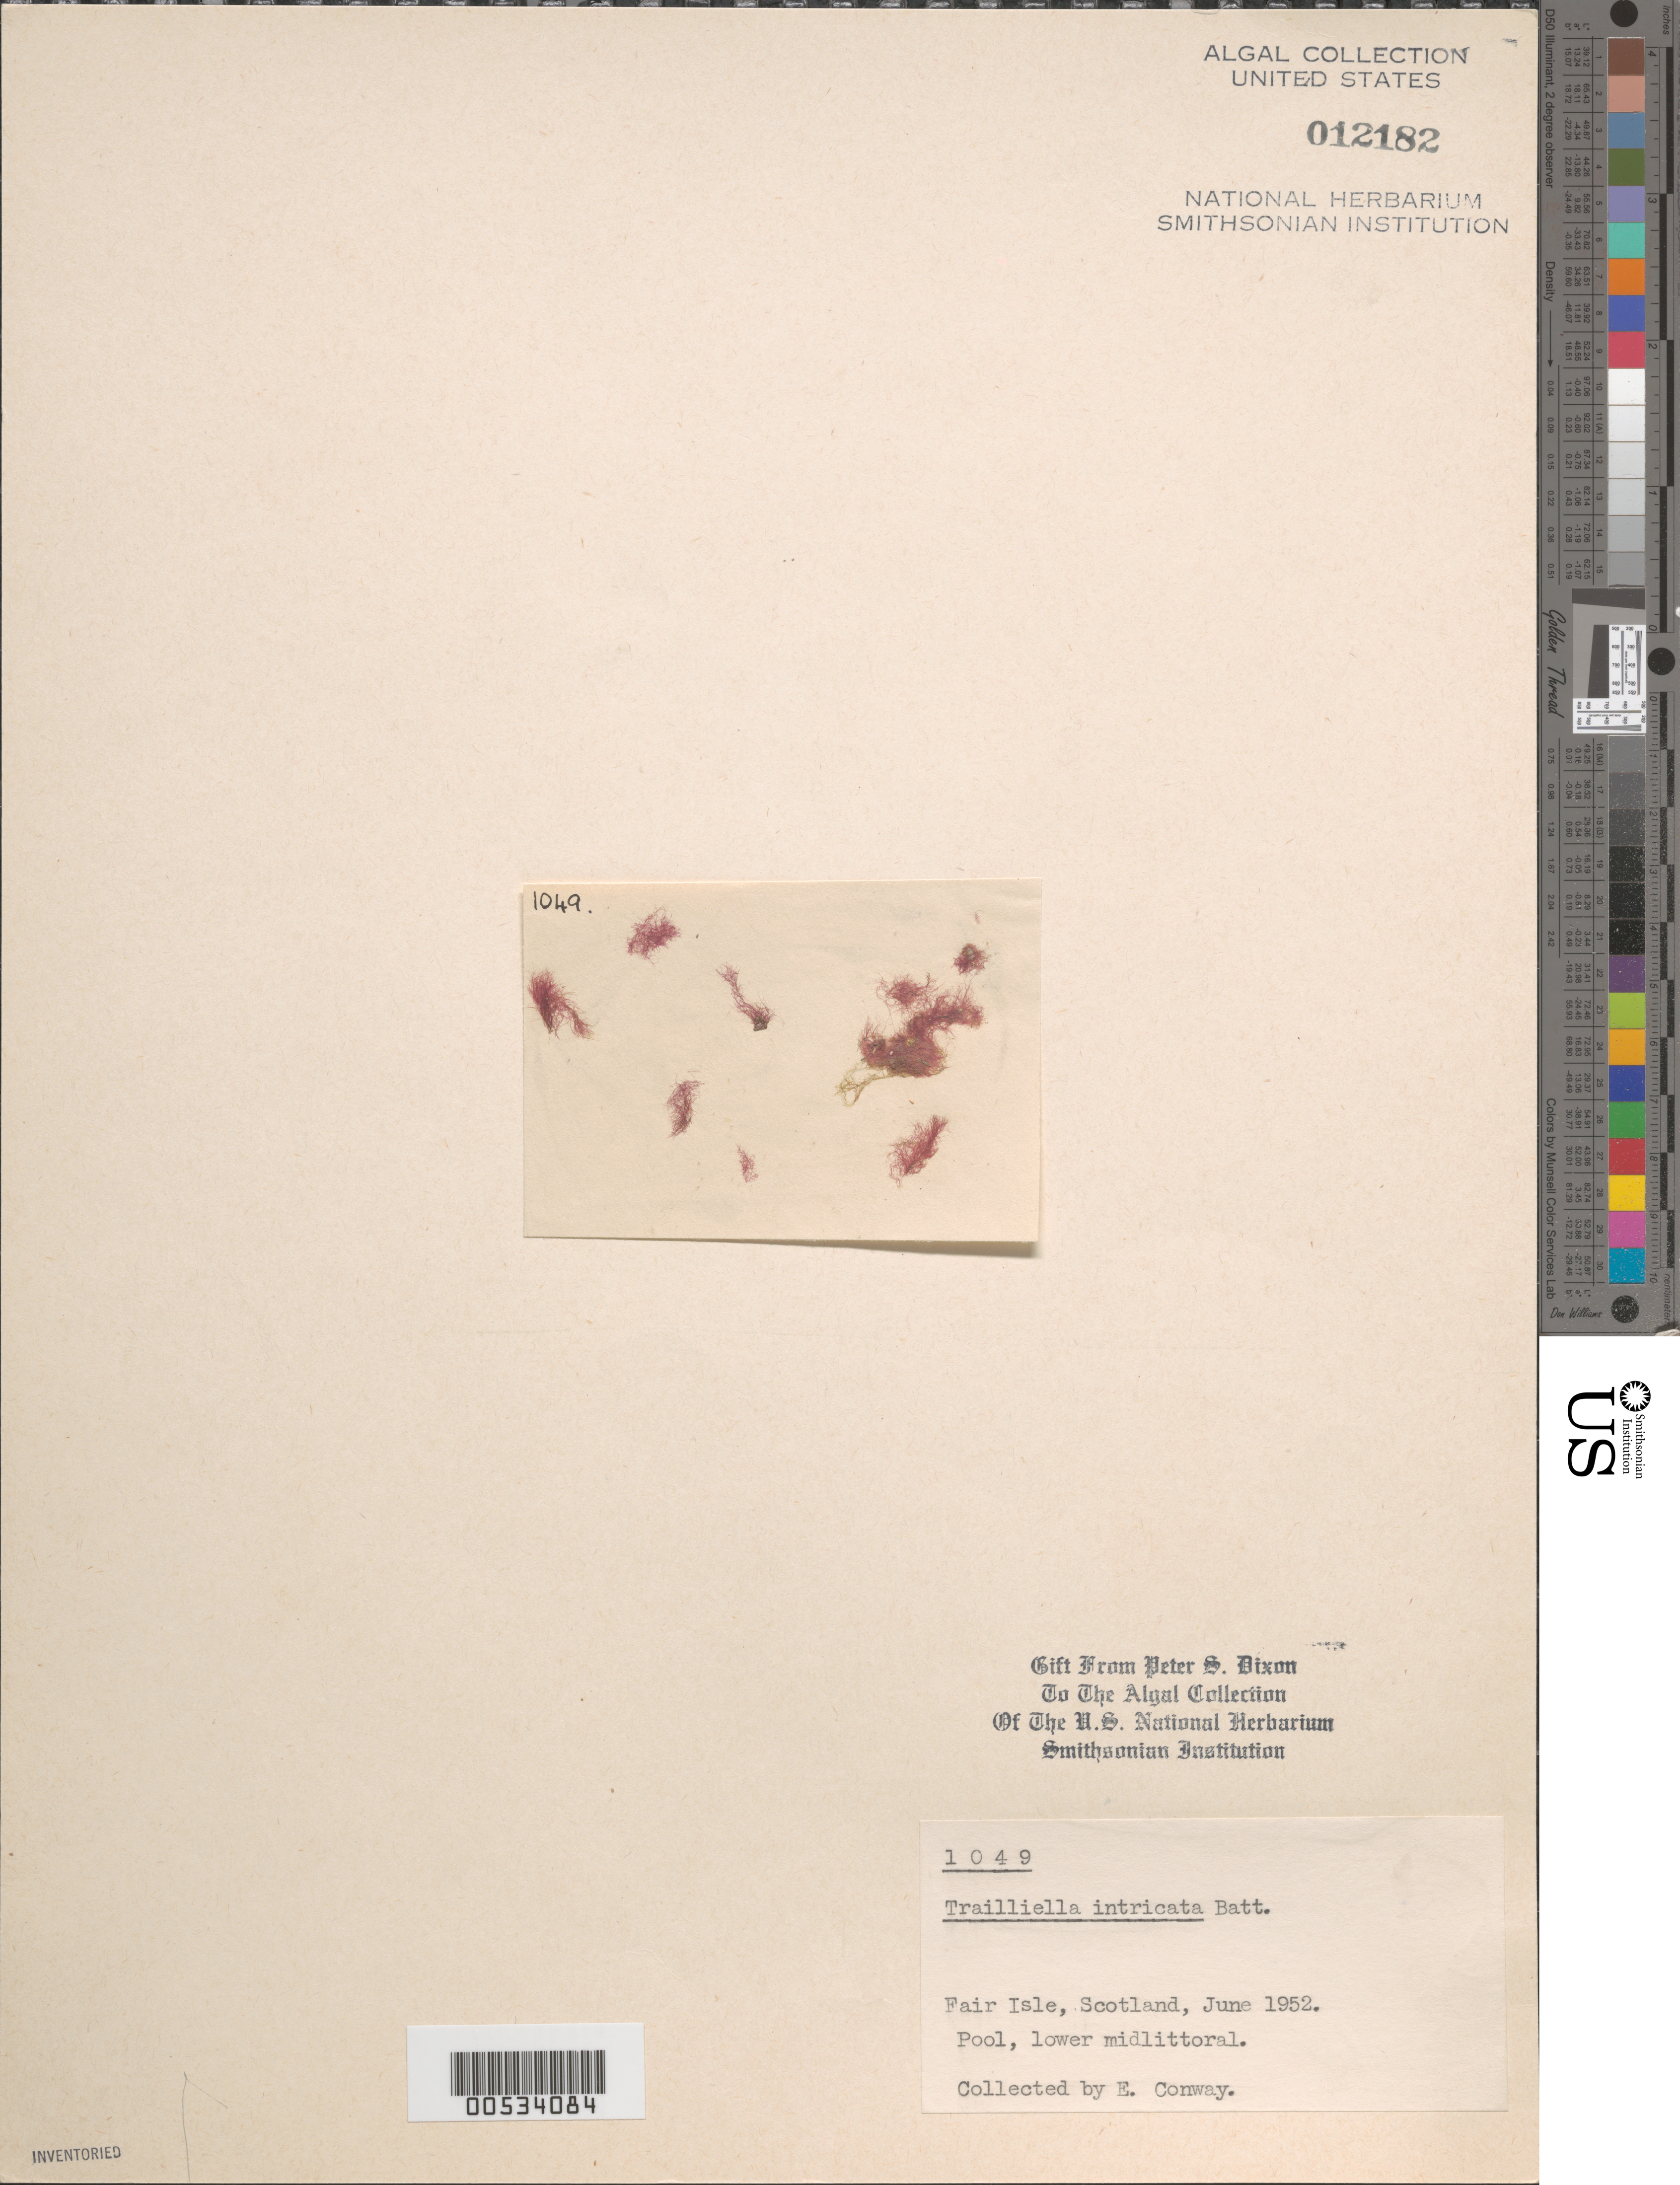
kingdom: Plantae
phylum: Rhodophyta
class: Florideophyceae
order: Bonnemaisoniales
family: Bonnemaisoniaceae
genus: Bonnemaisonia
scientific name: Bonnemaisonia hamifera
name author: P. Hariot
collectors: P. S. Dixon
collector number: PSD 1049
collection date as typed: Jun 1952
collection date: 1952-06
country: United Kingdom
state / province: Scotland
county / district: Shetland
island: Fair Isle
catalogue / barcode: US 12182